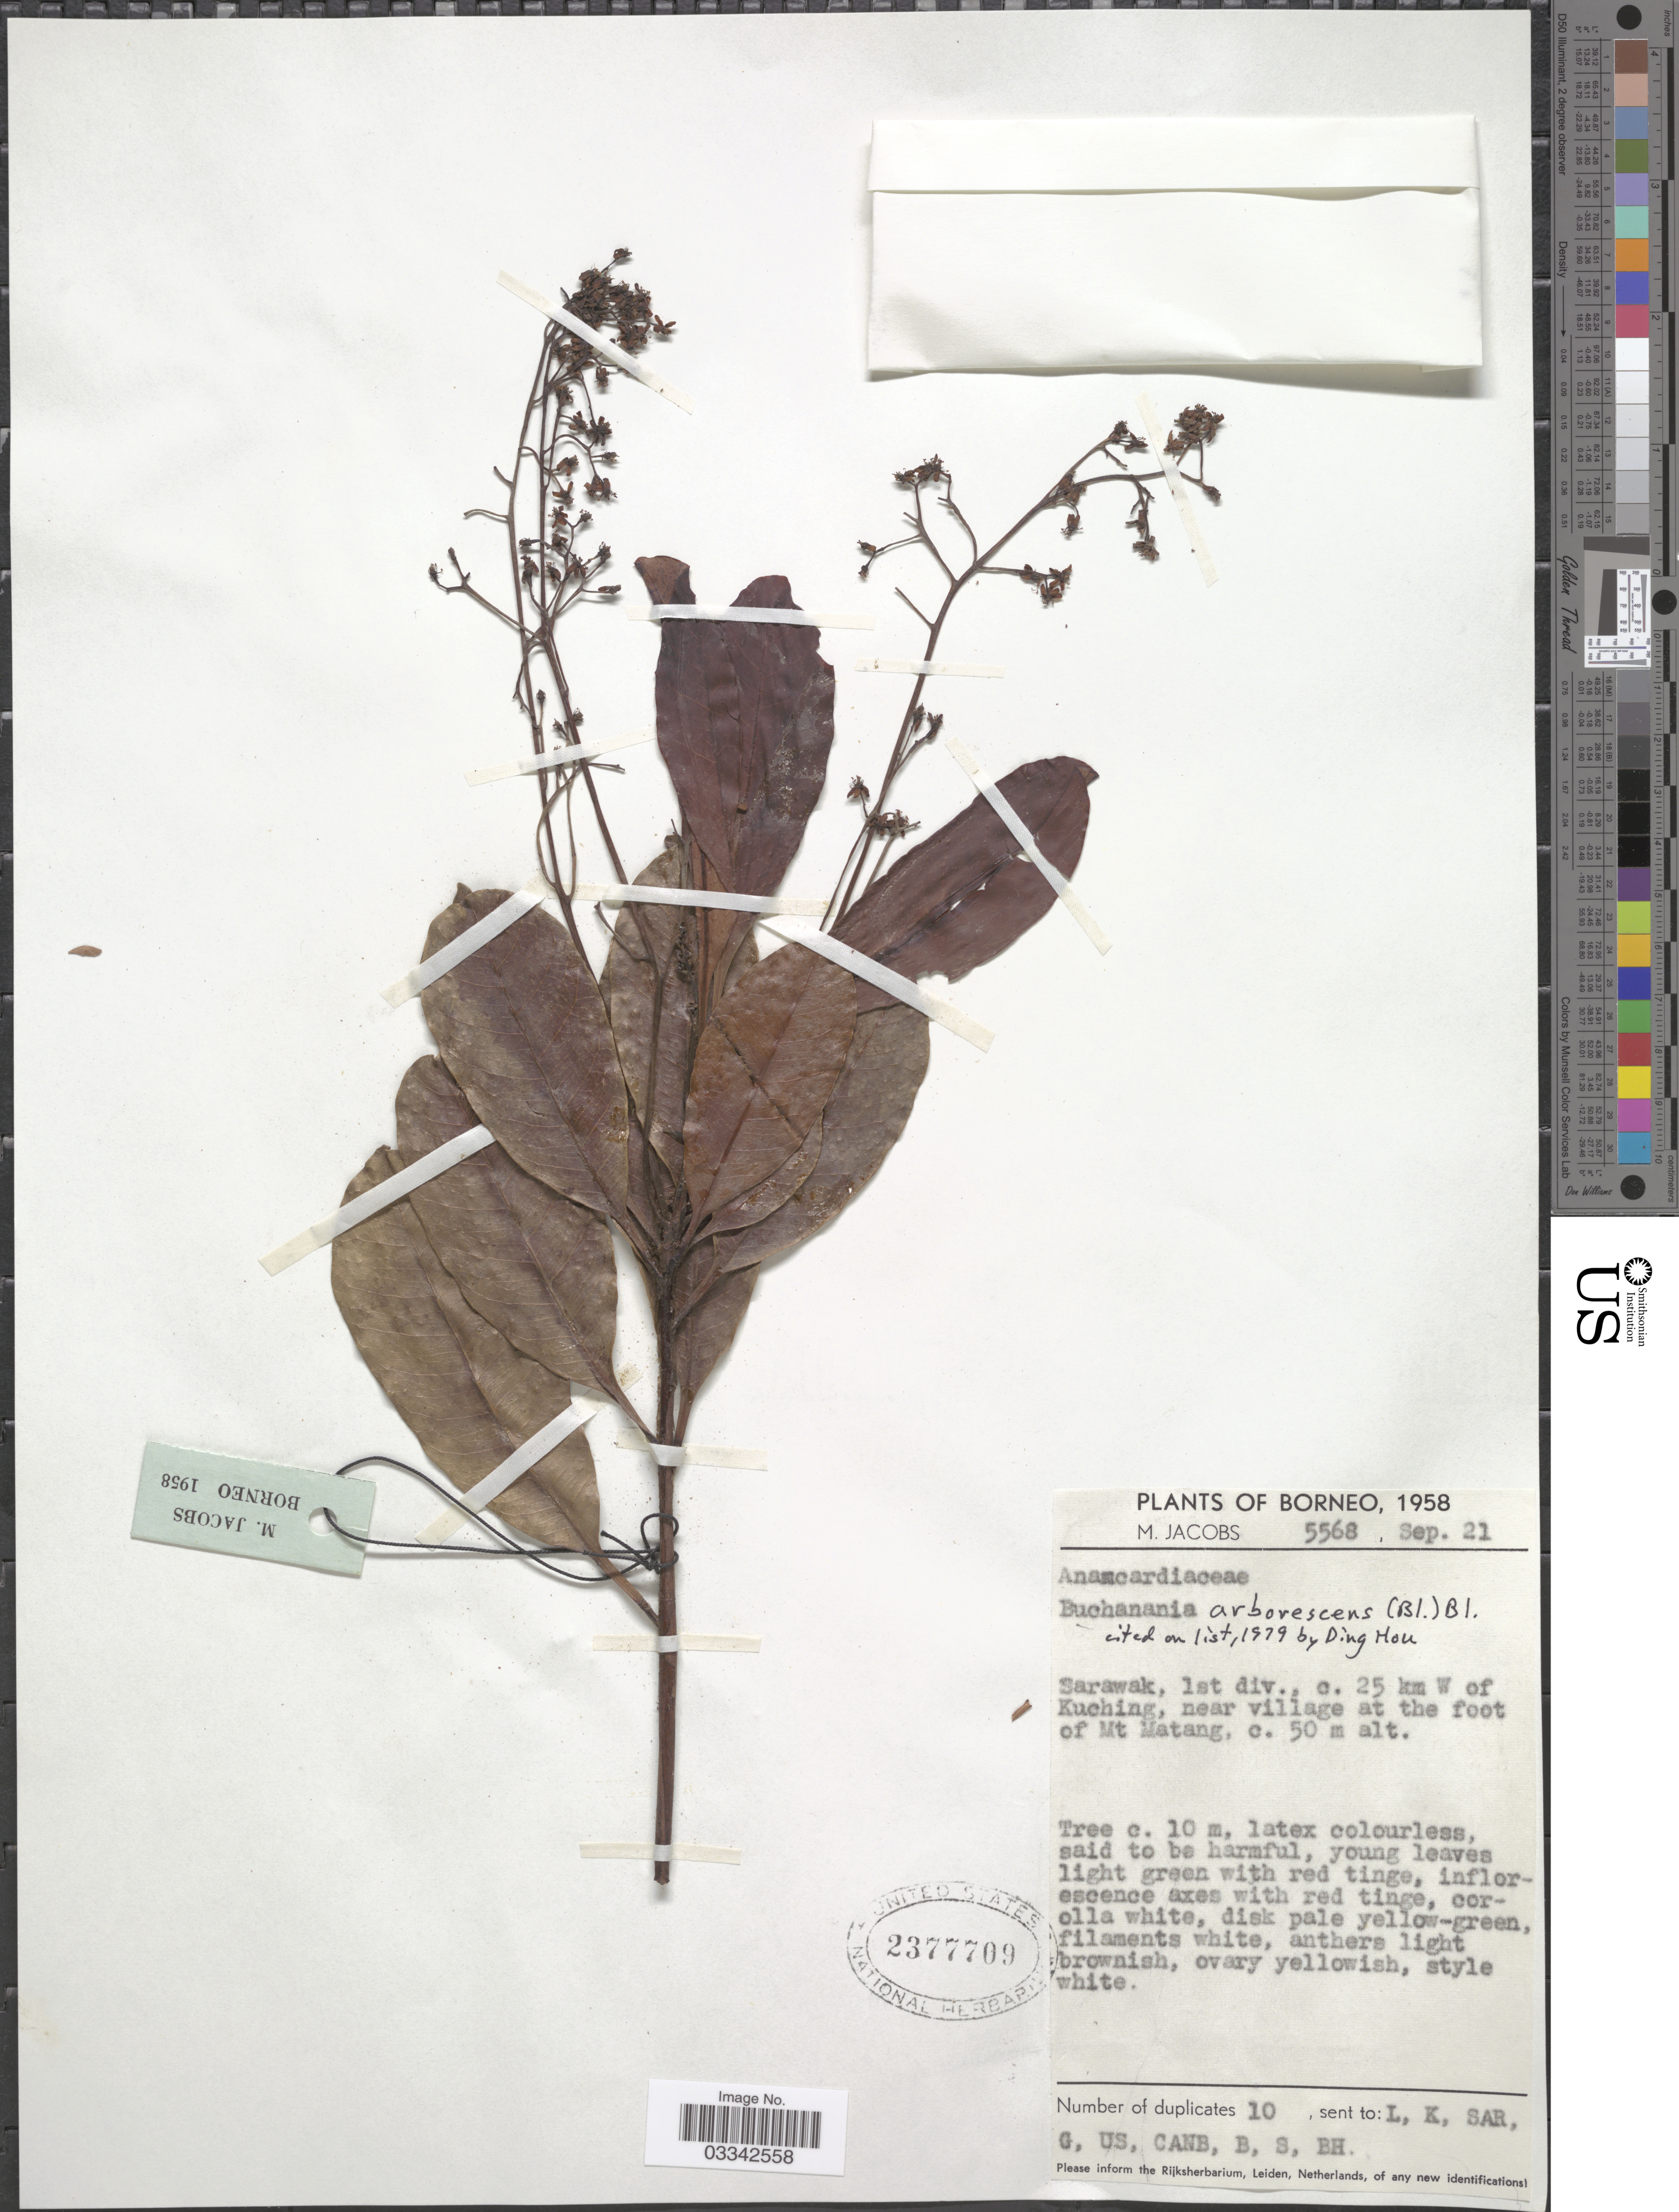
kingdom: Plantae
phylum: Tracheophyta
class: Magnoliopsida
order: Sapindales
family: Anacardiaceae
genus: Buchanania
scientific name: Buchanania arborescens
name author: (Blume) Blume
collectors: M. Jacobs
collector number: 5568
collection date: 1958-09-21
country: Malaysia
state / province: Sarawak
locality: Borneo. 1st div., c. 25 km W of Kuching, near village at the foot of Mt Matang.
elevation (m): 50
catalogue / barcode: US 2377709